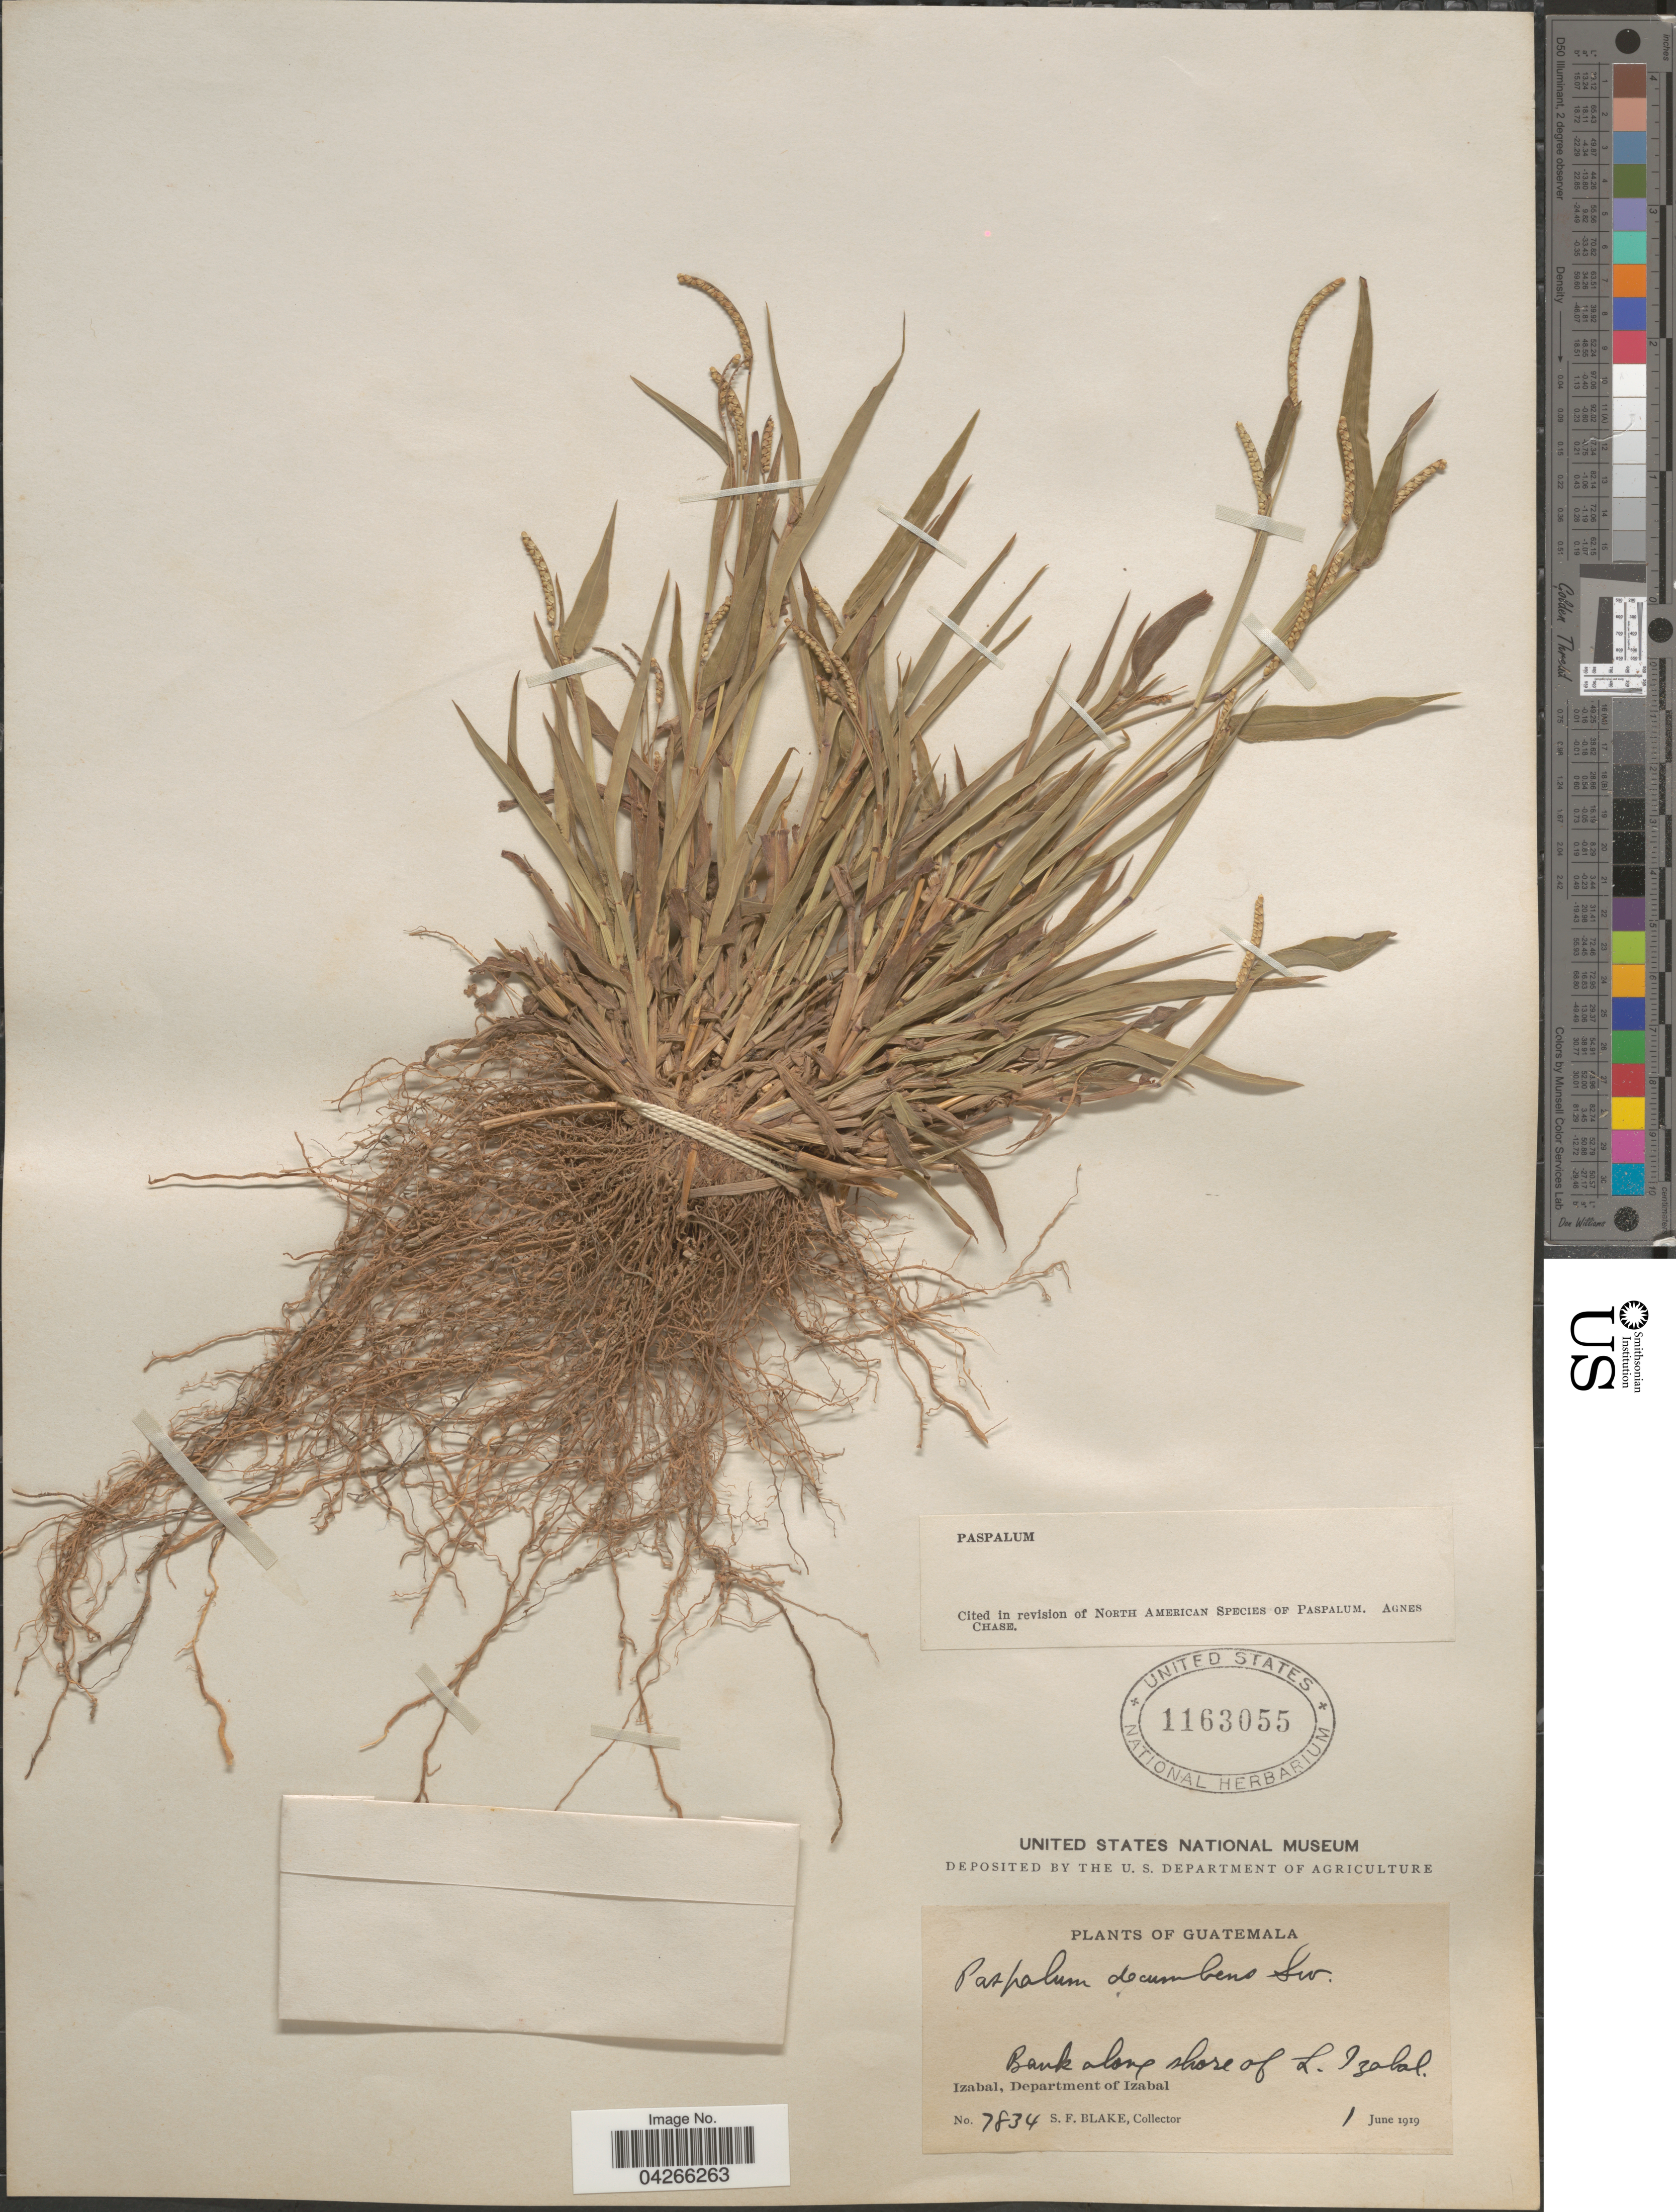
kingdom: Plantae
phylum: Tracheophyta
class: Liliopsida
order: Poales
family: Poaceae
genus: Paspalum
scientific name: Paspalum decumbens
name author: Sw.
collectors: S. Blake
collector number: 7834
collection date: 1919-06-01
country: Guatemala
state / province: Izabal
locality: Bank along shore of L. Izabal. Izabal, Department of Izabal.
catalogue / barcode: US 1163055